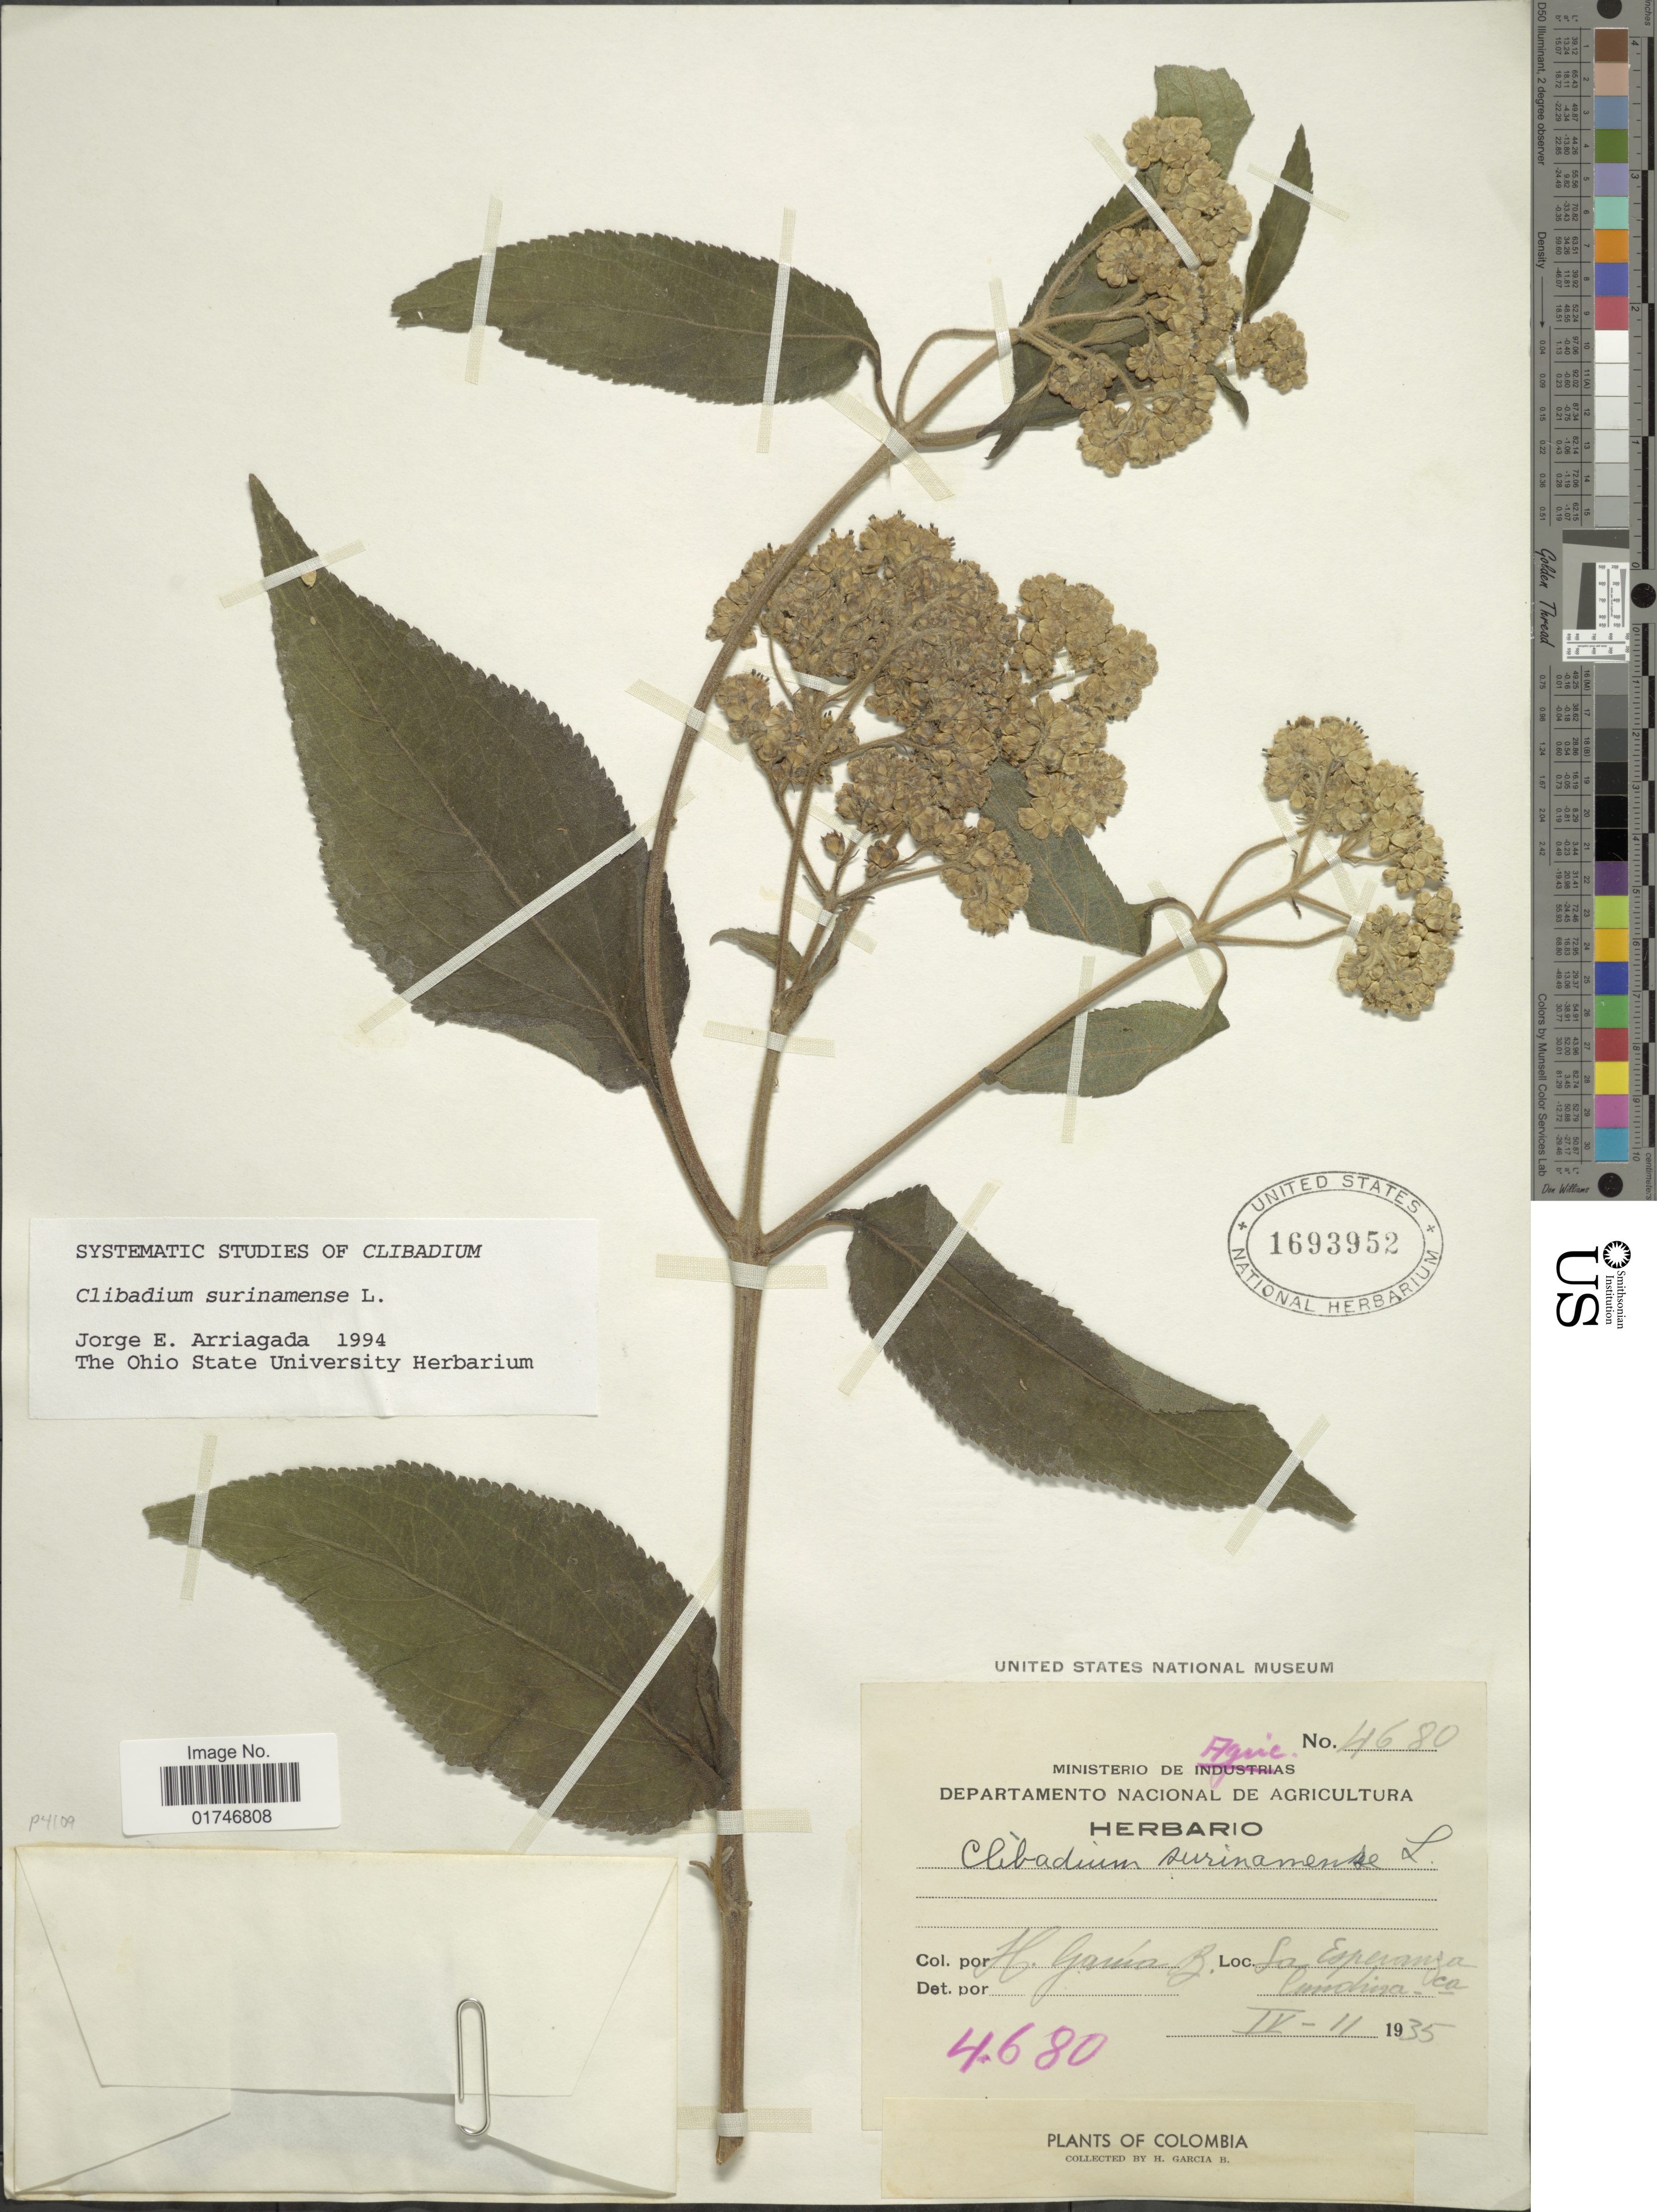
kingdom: Plantae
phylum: Tracheophyta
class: Magnoliopsida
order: Asterales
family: Asteraceae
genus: Clibadium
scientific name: Clibadium surinamense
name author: L.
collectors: H. García Barriga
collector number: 4680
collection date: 1935-04-11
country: Colombia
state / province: Cundinamarca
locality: La Esperanza, Cundina-ca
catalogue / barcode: US 1693952